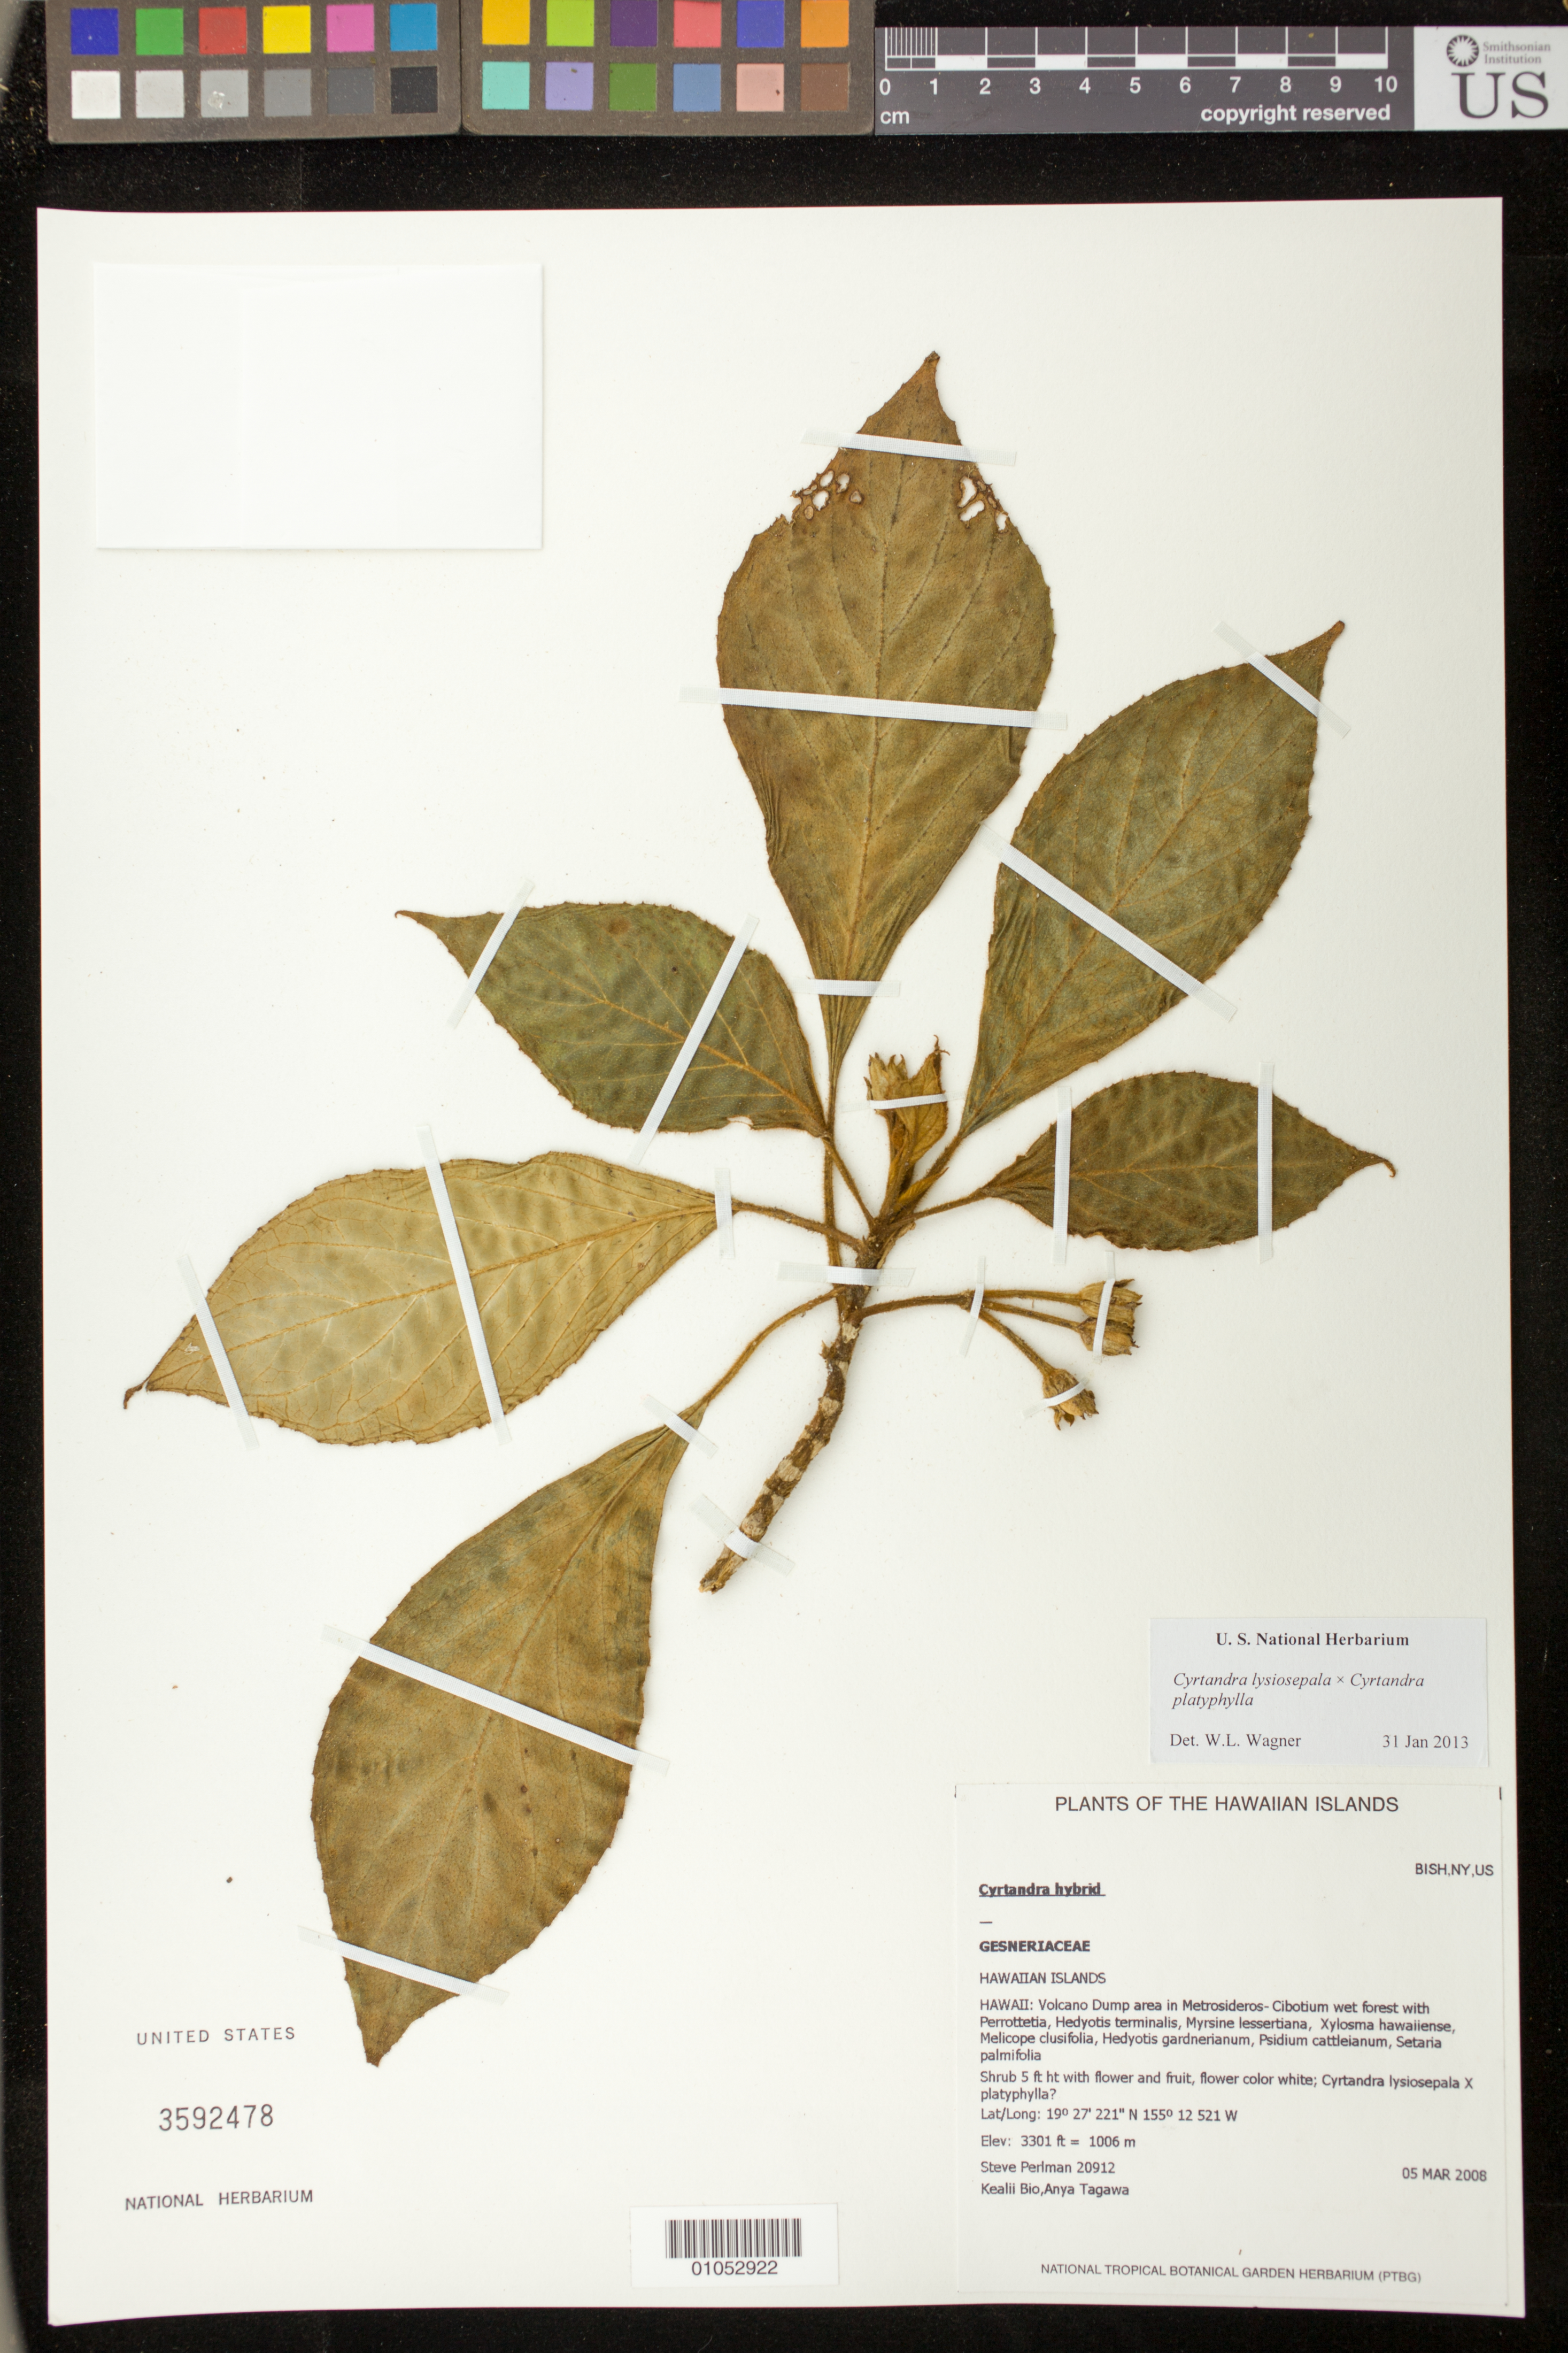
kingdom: Plantae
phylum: Tracheophyta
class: Magnoliopsida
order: Lamiales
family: Gesneriaceae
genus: Cyrtandra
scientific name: Cyrtandra lysiosepala x C. platyphylla A. Gray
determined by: Wagner, W. L., (BOT), Smithsonian Institution - National Museum of Natural History (UNITED STATES)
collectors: S. P. Perlman, K. Bio & A. Tagawa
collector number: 20912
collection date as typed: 5 Mar 2008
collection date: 2008-03-05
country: United States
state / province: Hawaii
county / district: Hawaii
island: Hawaii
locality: Volcano Dump area.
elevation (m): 1006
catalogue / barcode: US 3592478